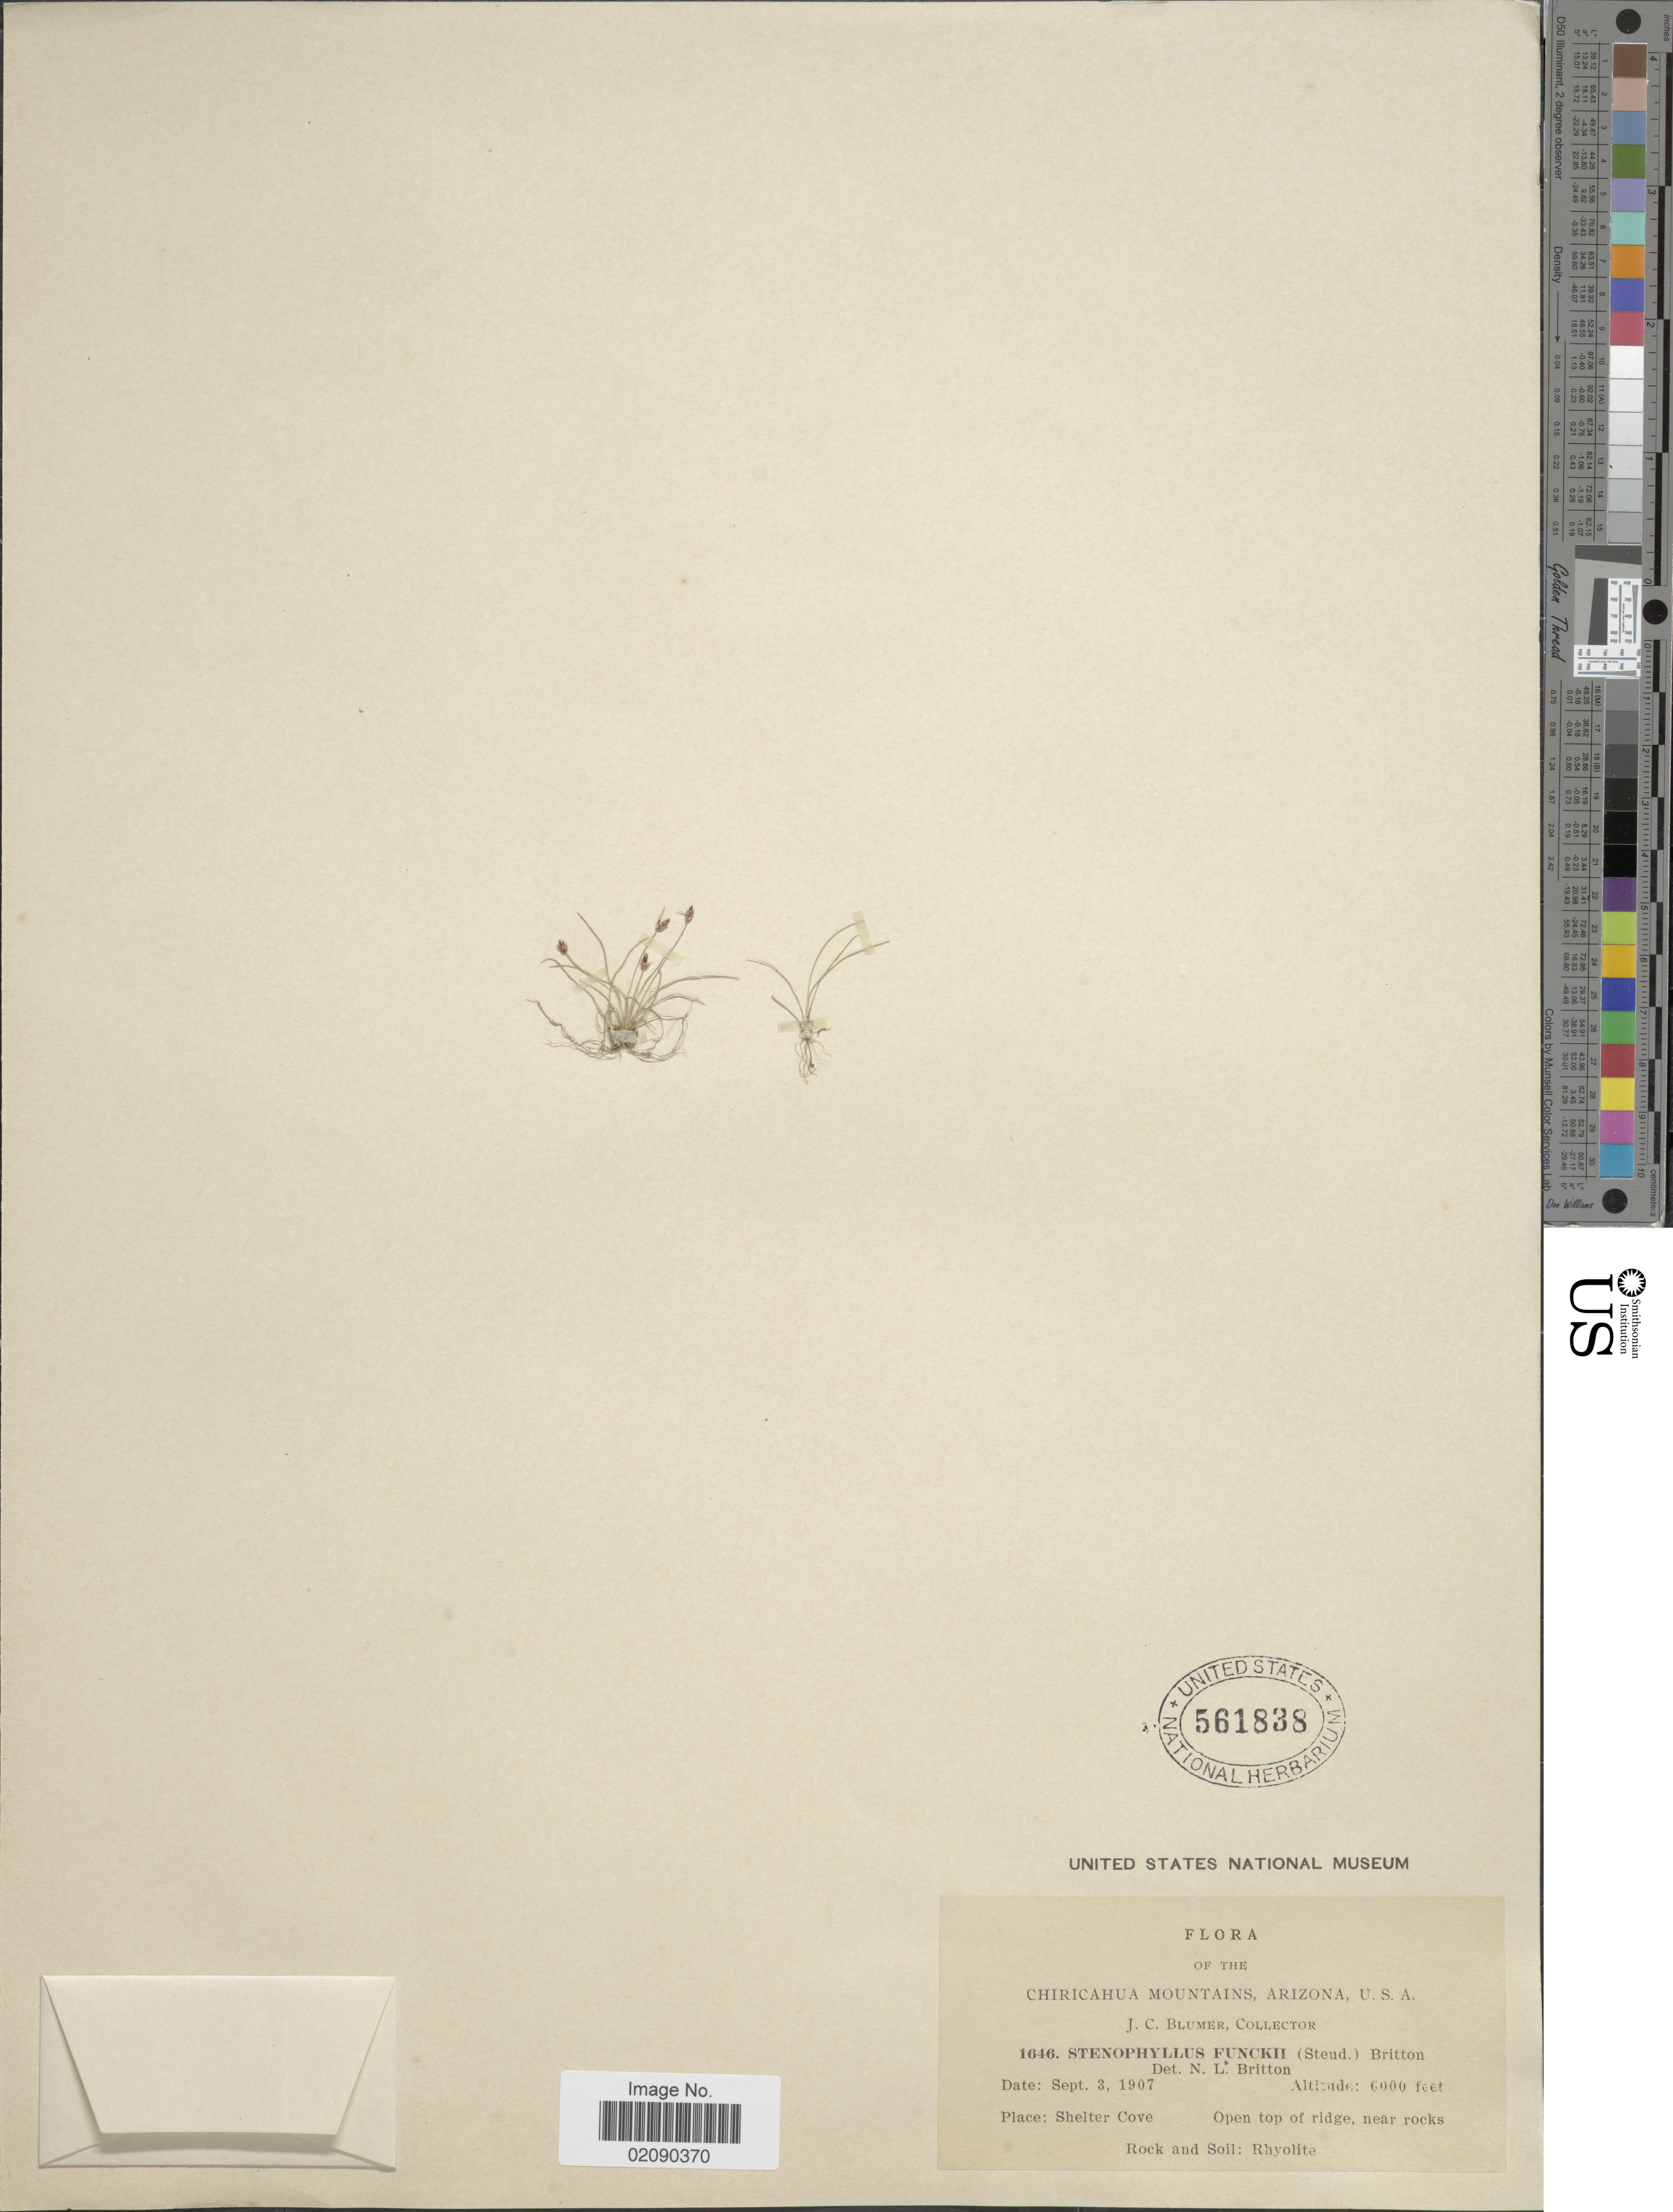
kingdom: Plantae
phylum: Tracheophyta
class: Liliopsida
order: Poales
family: Cyperaceae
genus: Bulbostylis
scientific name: Bulbostylis funckii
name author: (Steud.) C.B. Clarke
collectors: J. C. Blumer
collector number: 1646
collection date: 1907-09-03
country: United States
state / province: Arizona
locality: Chiricahua Mountains. Shelter Cove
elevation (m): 1829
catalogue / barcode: US 561838